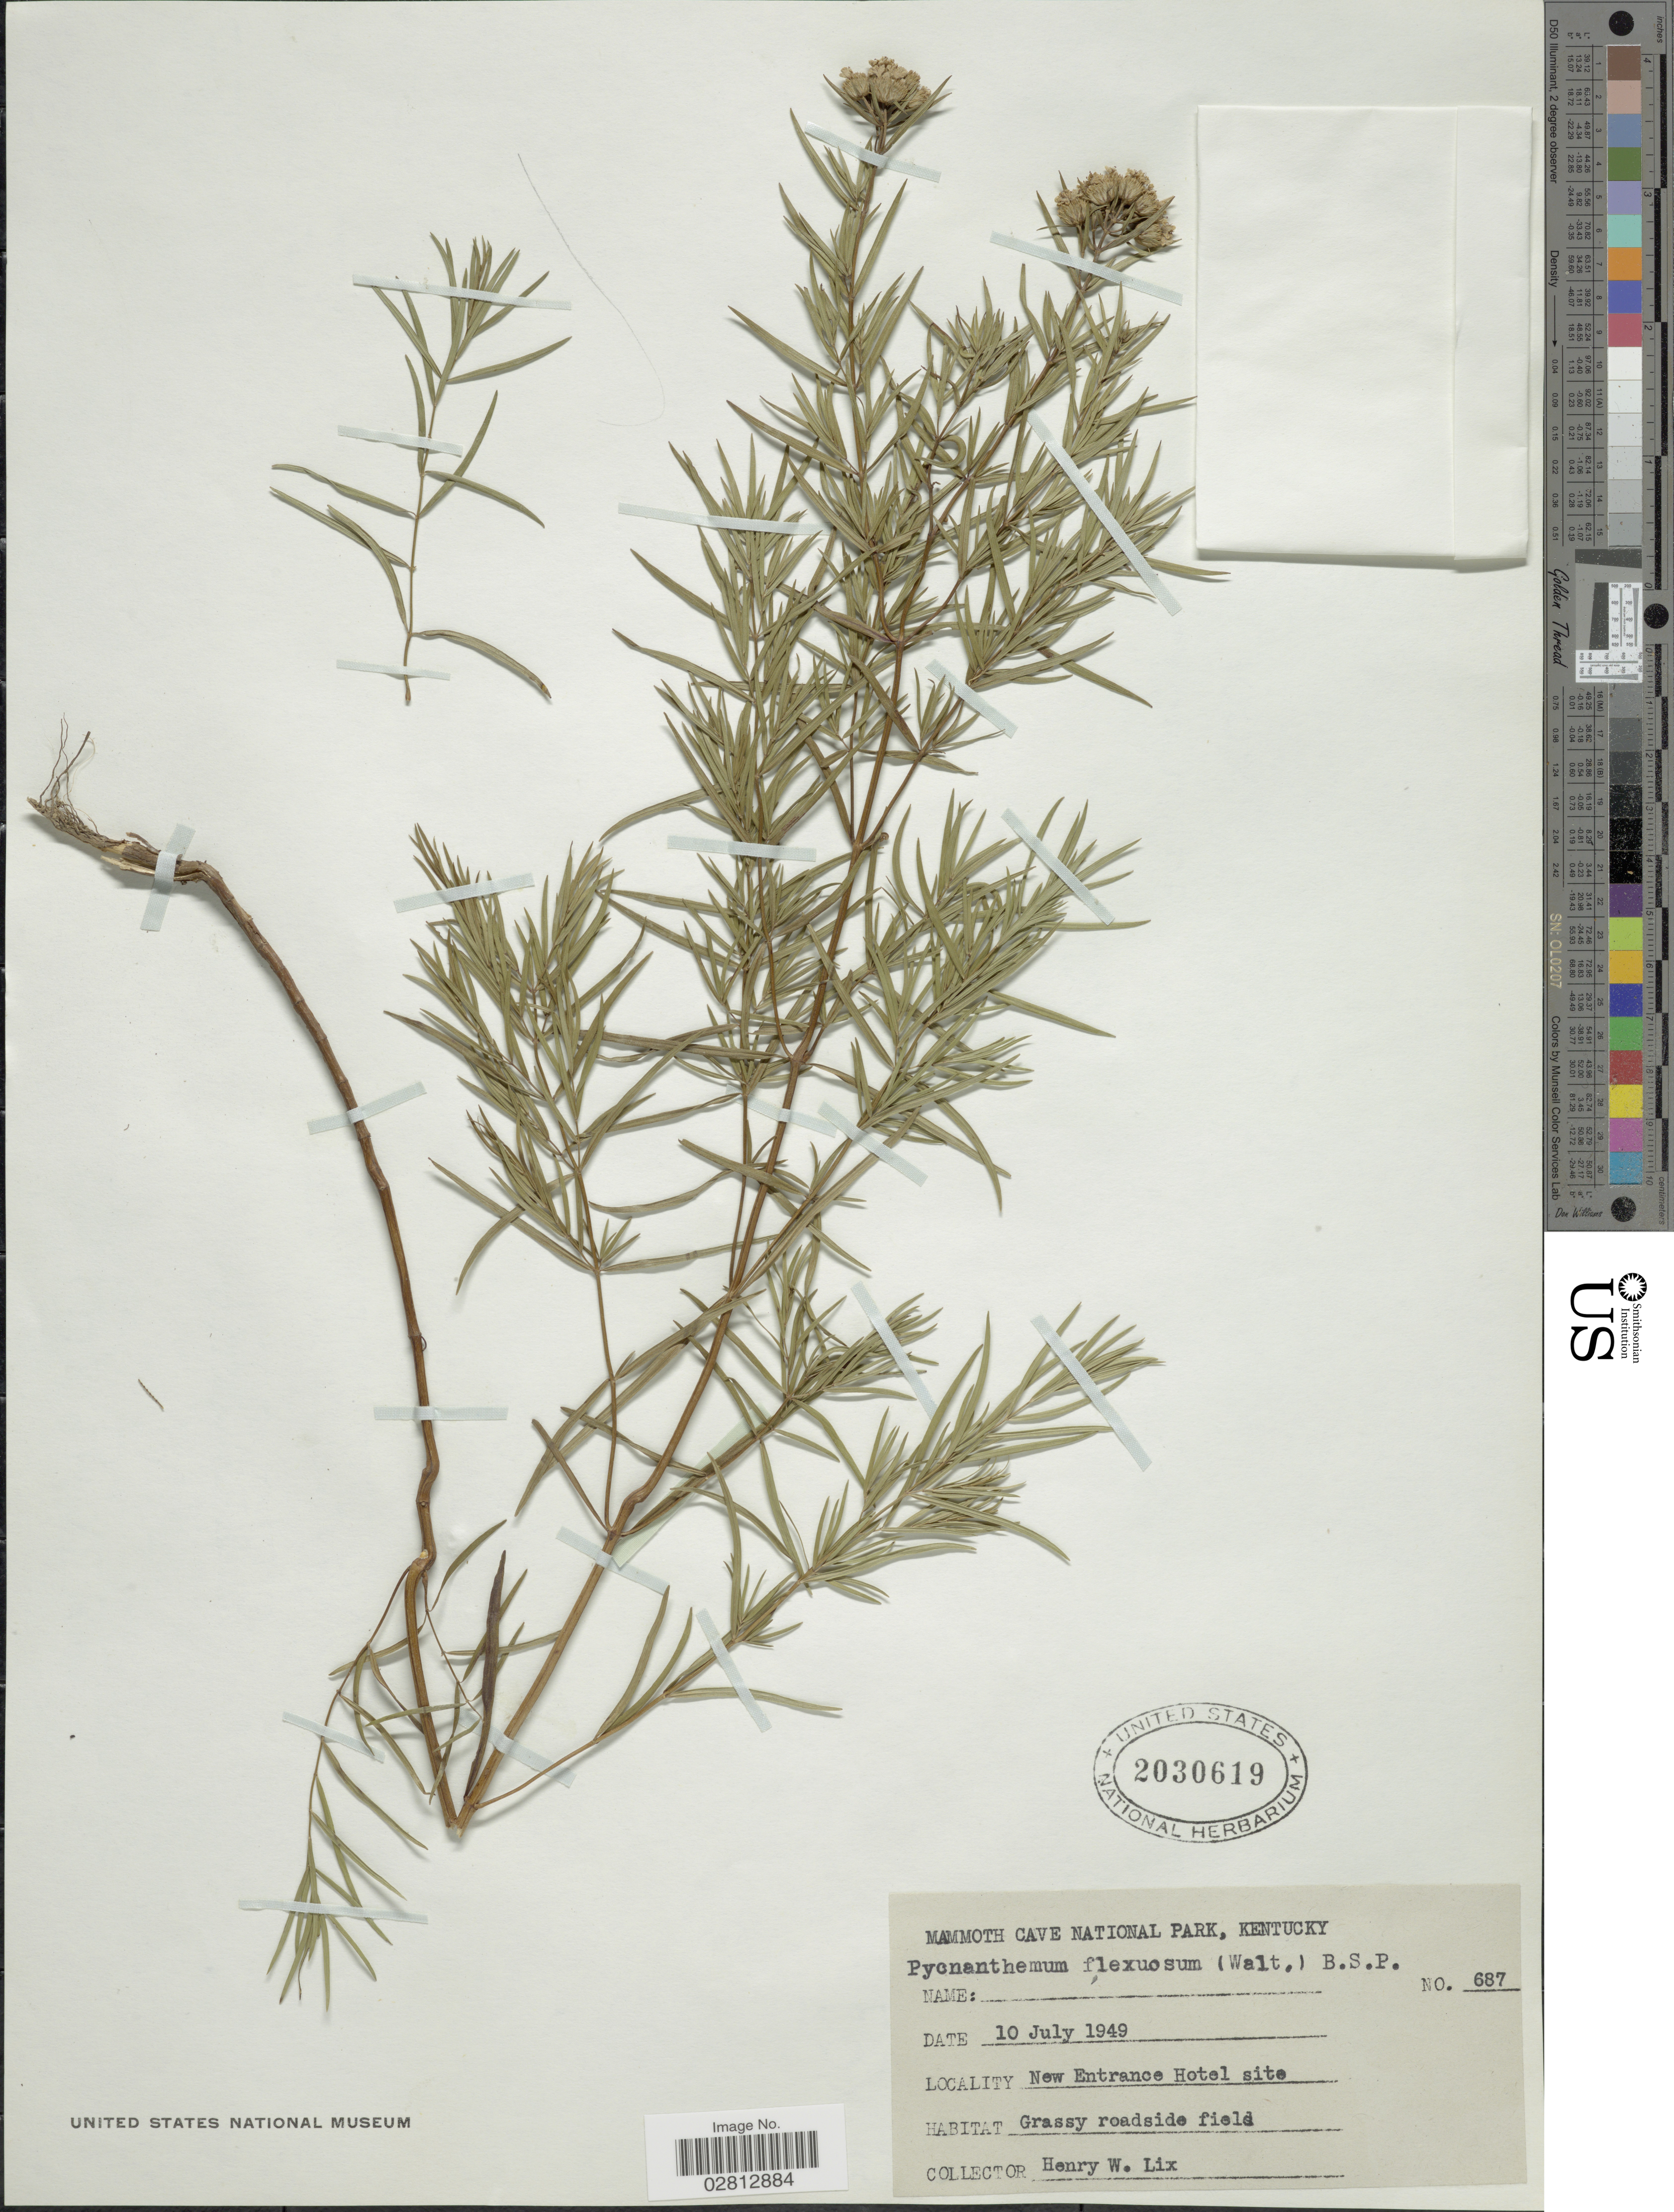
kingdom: Plantae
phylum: Tracheophyta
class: Magnoliopsida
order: Lamiales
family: Lamiaceae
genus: Pycnanthemum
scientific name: Pycnanthemum tenuifolium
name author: Schrad.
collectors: H. W. Lix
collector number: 687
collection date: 1949-07-10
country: United States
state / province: Kentucky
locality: Mammoth Cave National Park. New Entrance Hotel site. Grassy roadside field.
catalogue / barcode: US 2030619